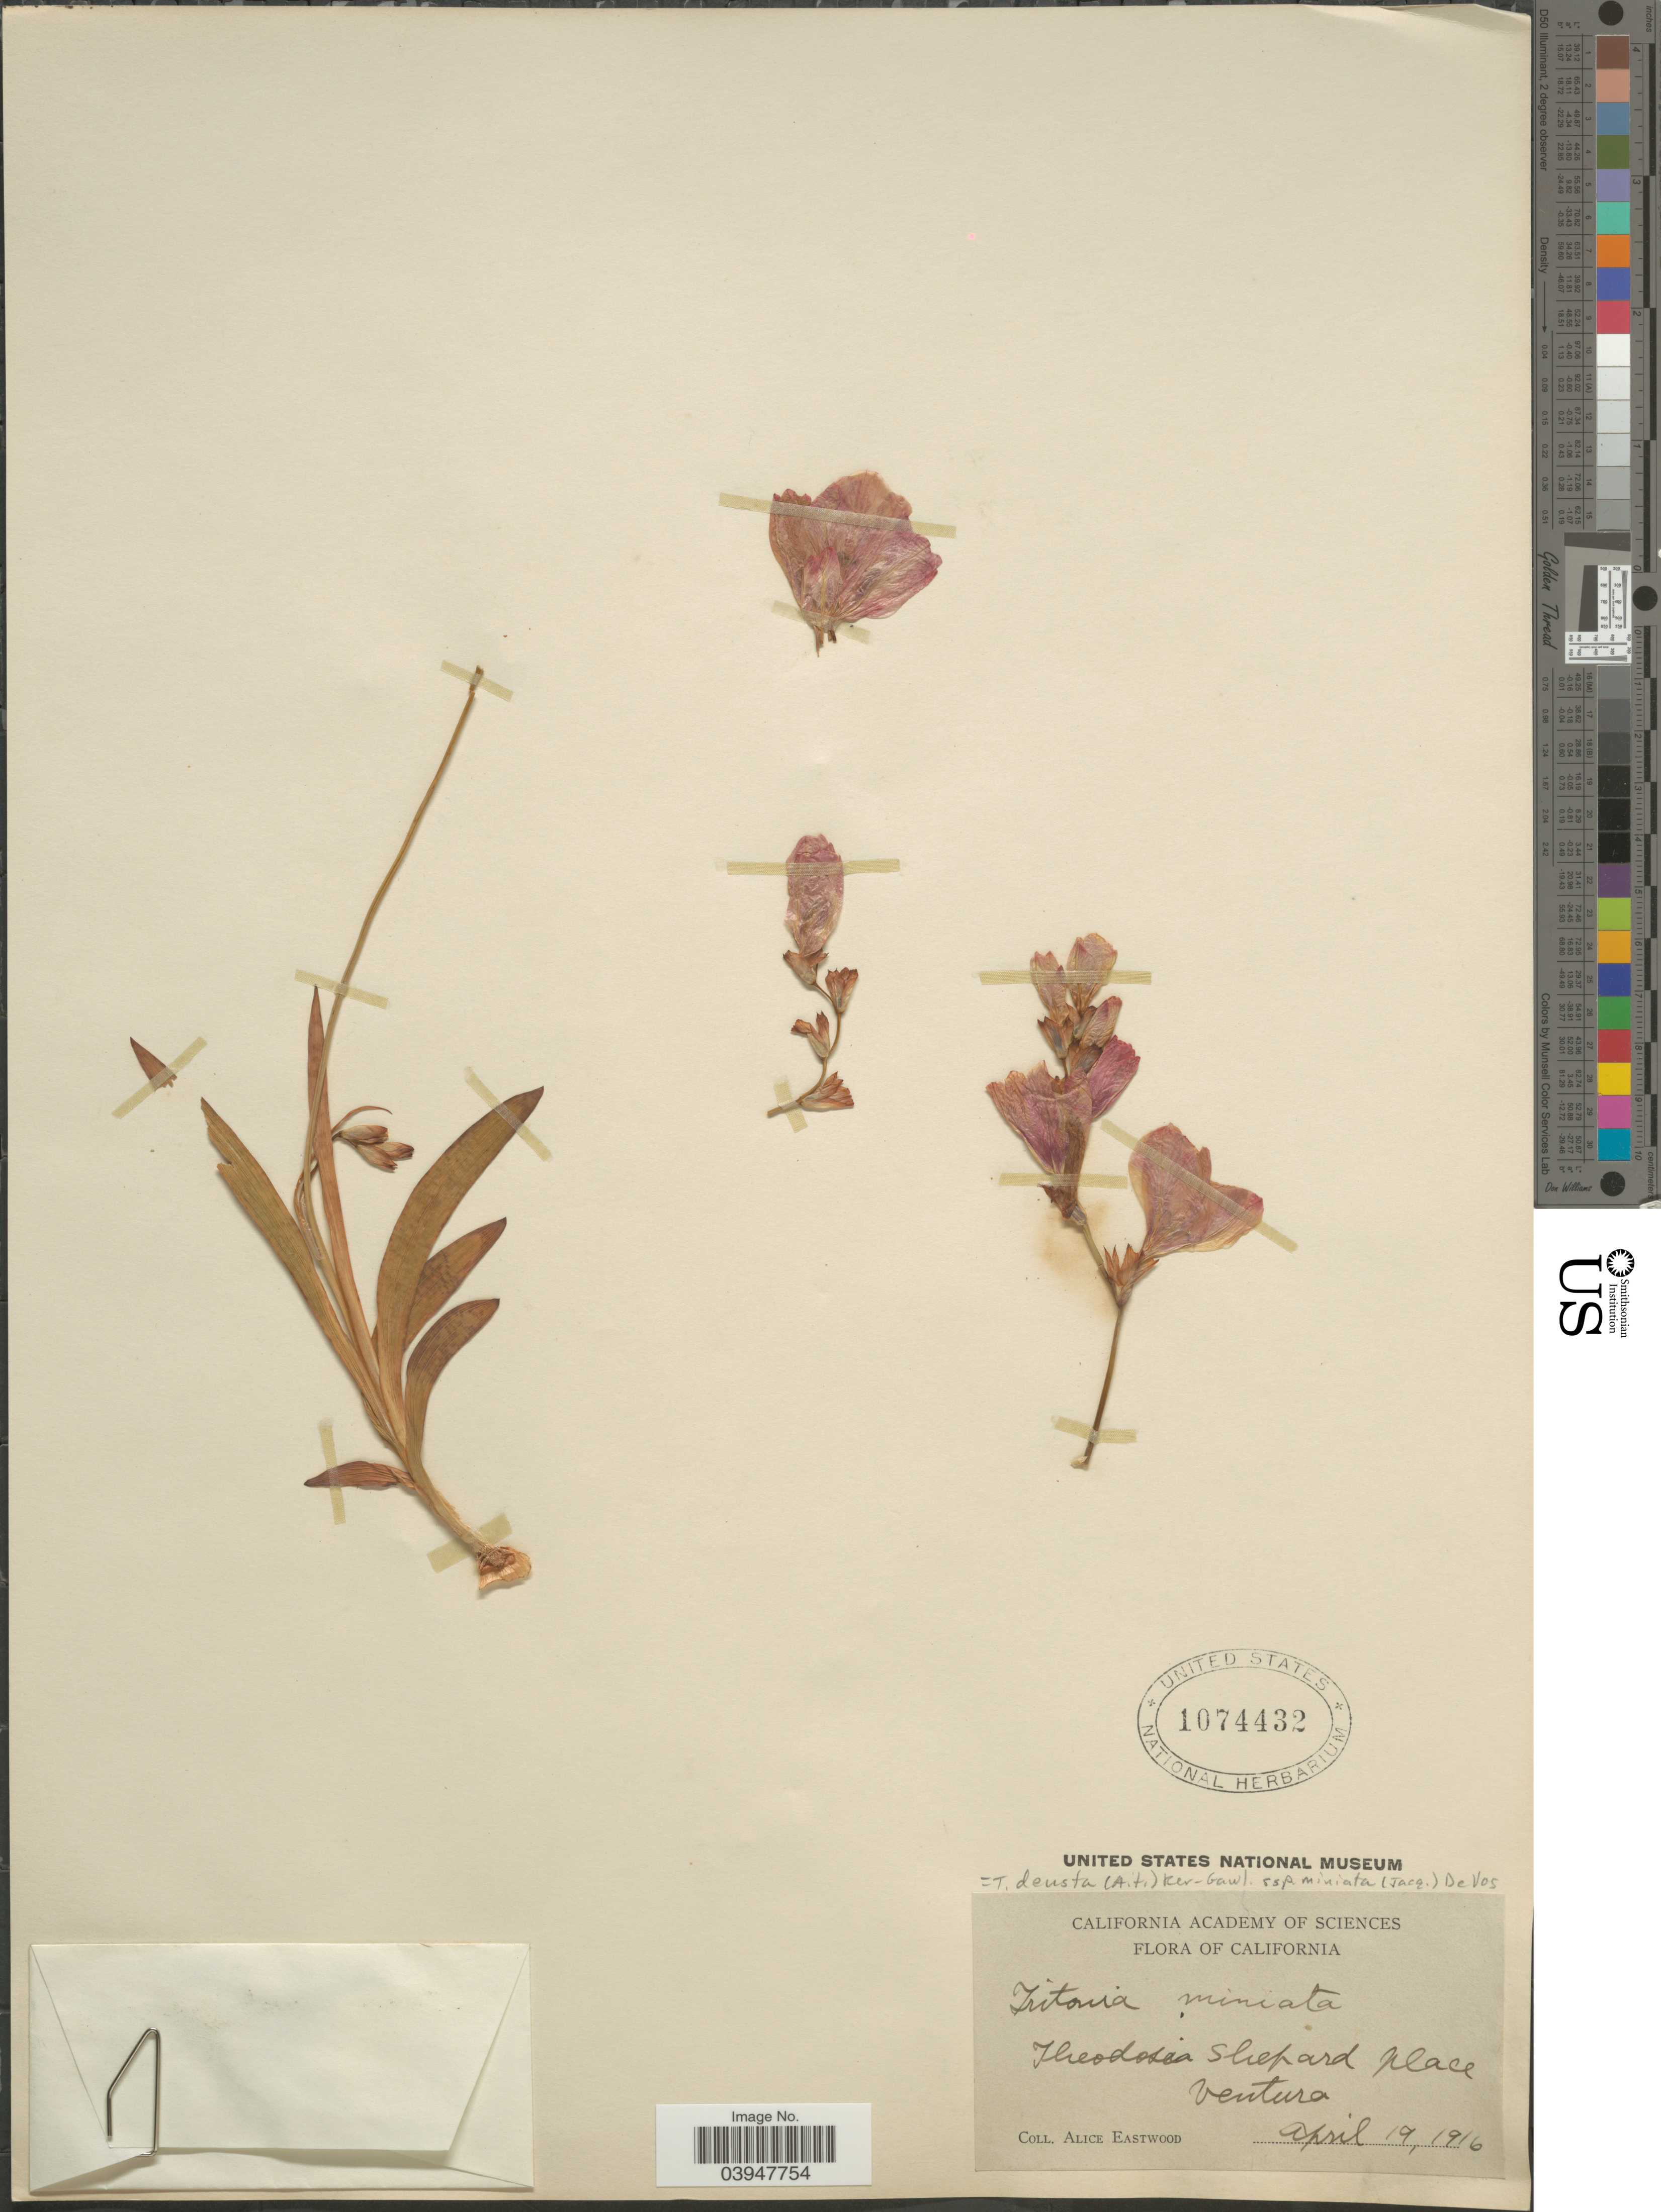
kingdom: Plantae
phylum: Tracheophyta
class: Liliopsida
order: Asparagales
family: Iridaceae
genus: Tritonia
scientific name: Tritonia deusta subsp. miniata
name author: (Jacq.) M.P. de Vos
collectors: A. Eastwood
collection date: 1916-04-09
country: United States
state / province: California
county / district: Ventura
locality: Theodosia Shepard place. Ventura.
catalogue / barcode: US 1074432